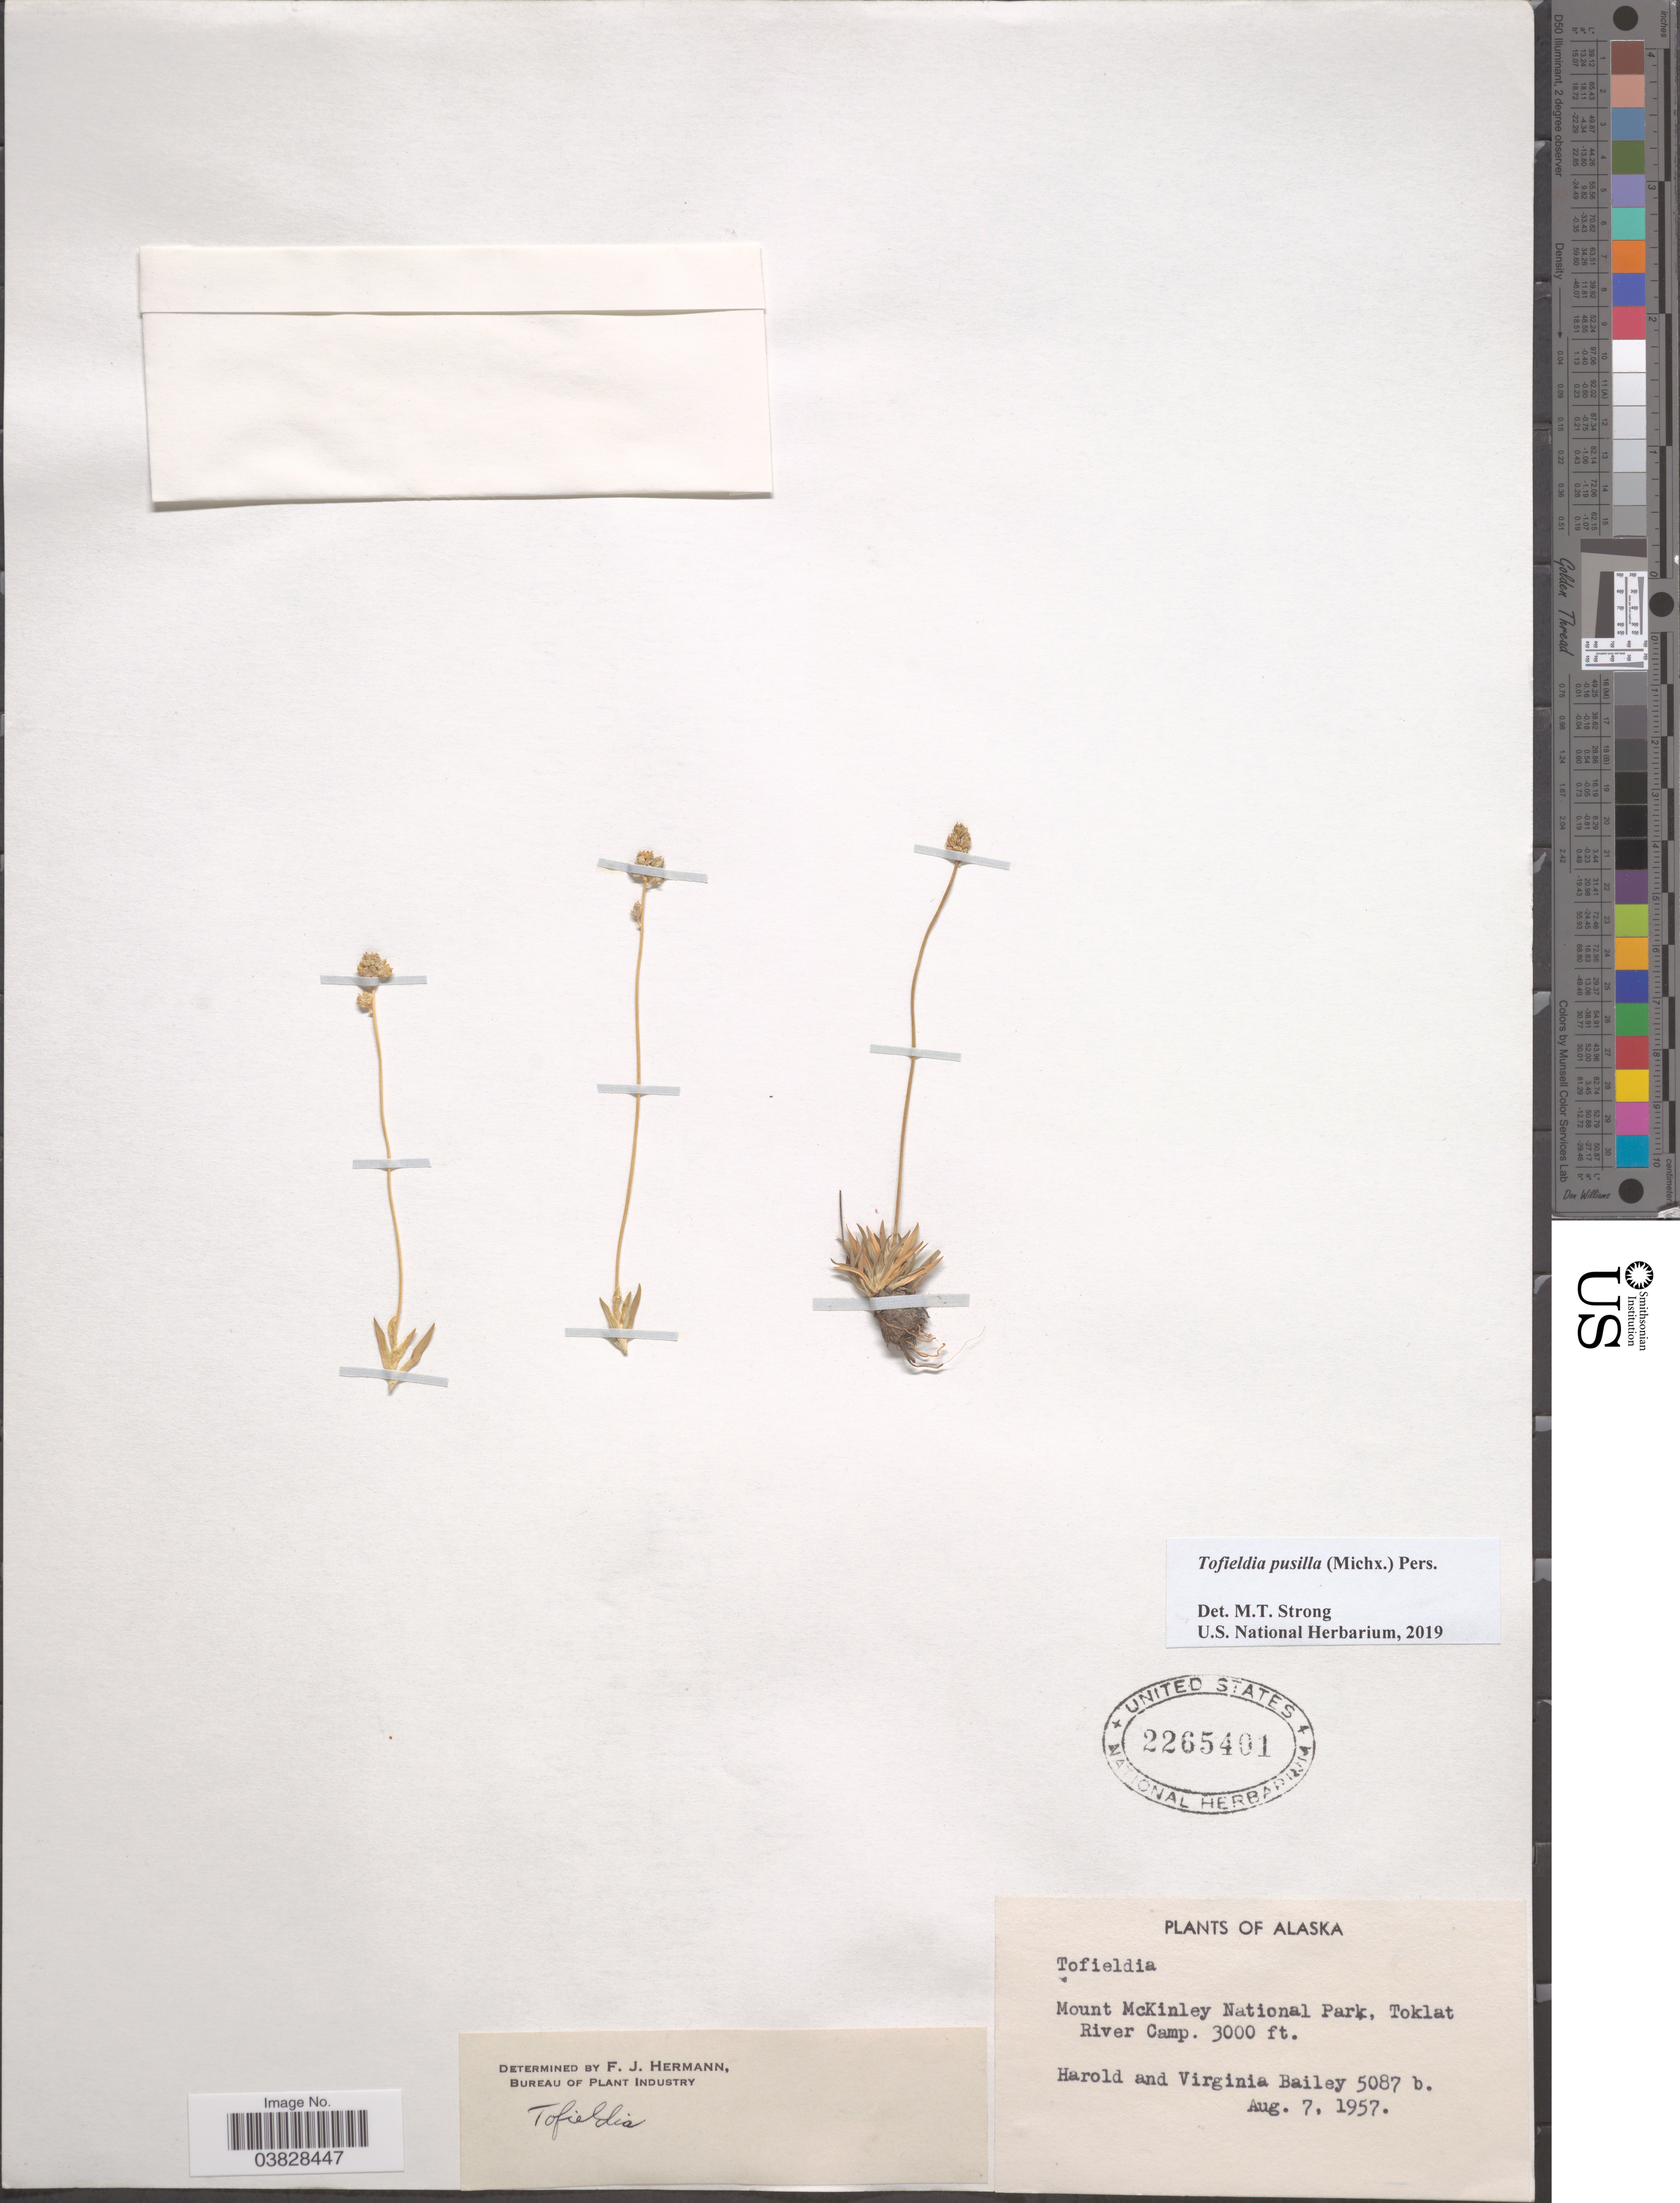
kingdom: Plantae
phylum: Tracheophyta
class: Liliopsida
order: Alismatales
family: Tofieldiaceae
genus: Tofieldia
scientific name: Tofieldia pusilla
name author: (Michx.) Pers.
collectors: H. Bailey & V. L. Bailey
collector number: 5087 b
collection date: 1957-08-07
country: United States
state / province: Alaska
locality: Mount McKinley National Park, Toklat River Camp.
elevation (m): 914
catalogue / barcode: US 2265401